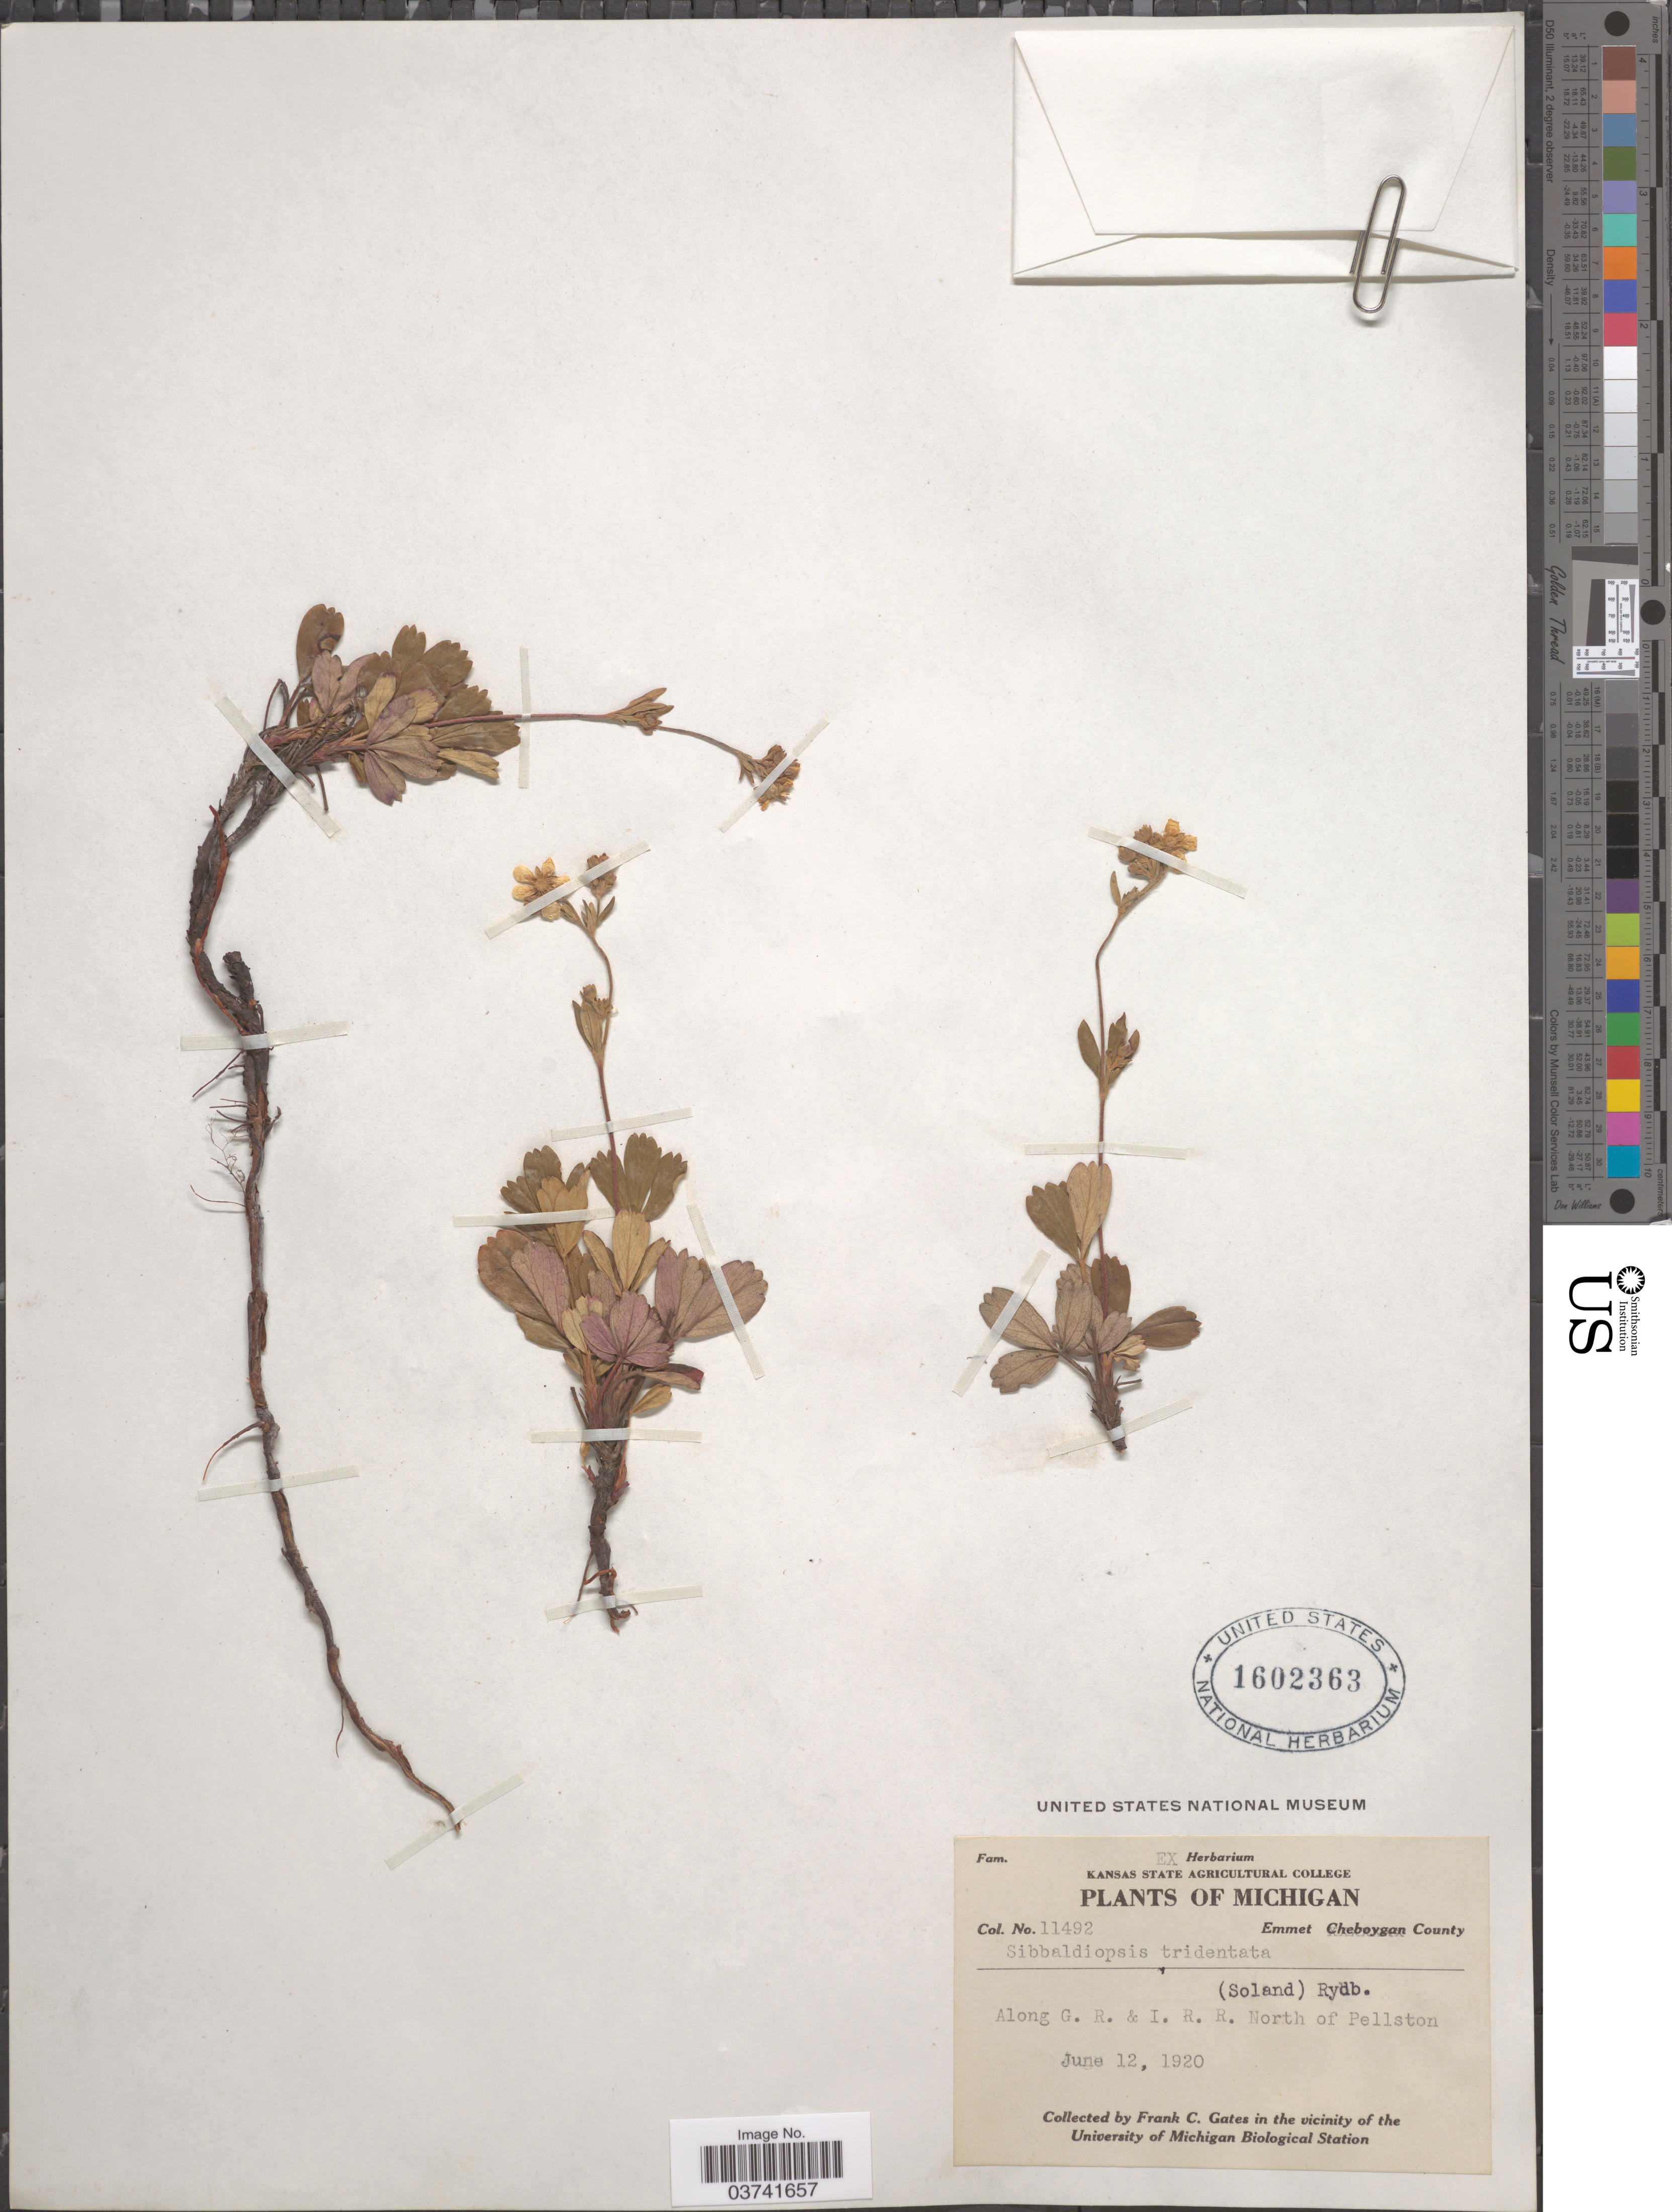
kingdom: Plantae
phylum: Tracheophyta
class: Magnoliopsida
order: Rosales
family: Rosaceae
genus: Potentilla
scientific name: Potentilla tridentata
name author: Aiton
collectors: F. C. Gates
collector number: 11492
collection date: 1920-06-12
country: United States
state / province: Michigan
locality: Emmet County. Along G. R. & I. R. R. North of Pellston.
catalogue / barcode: US 1602363